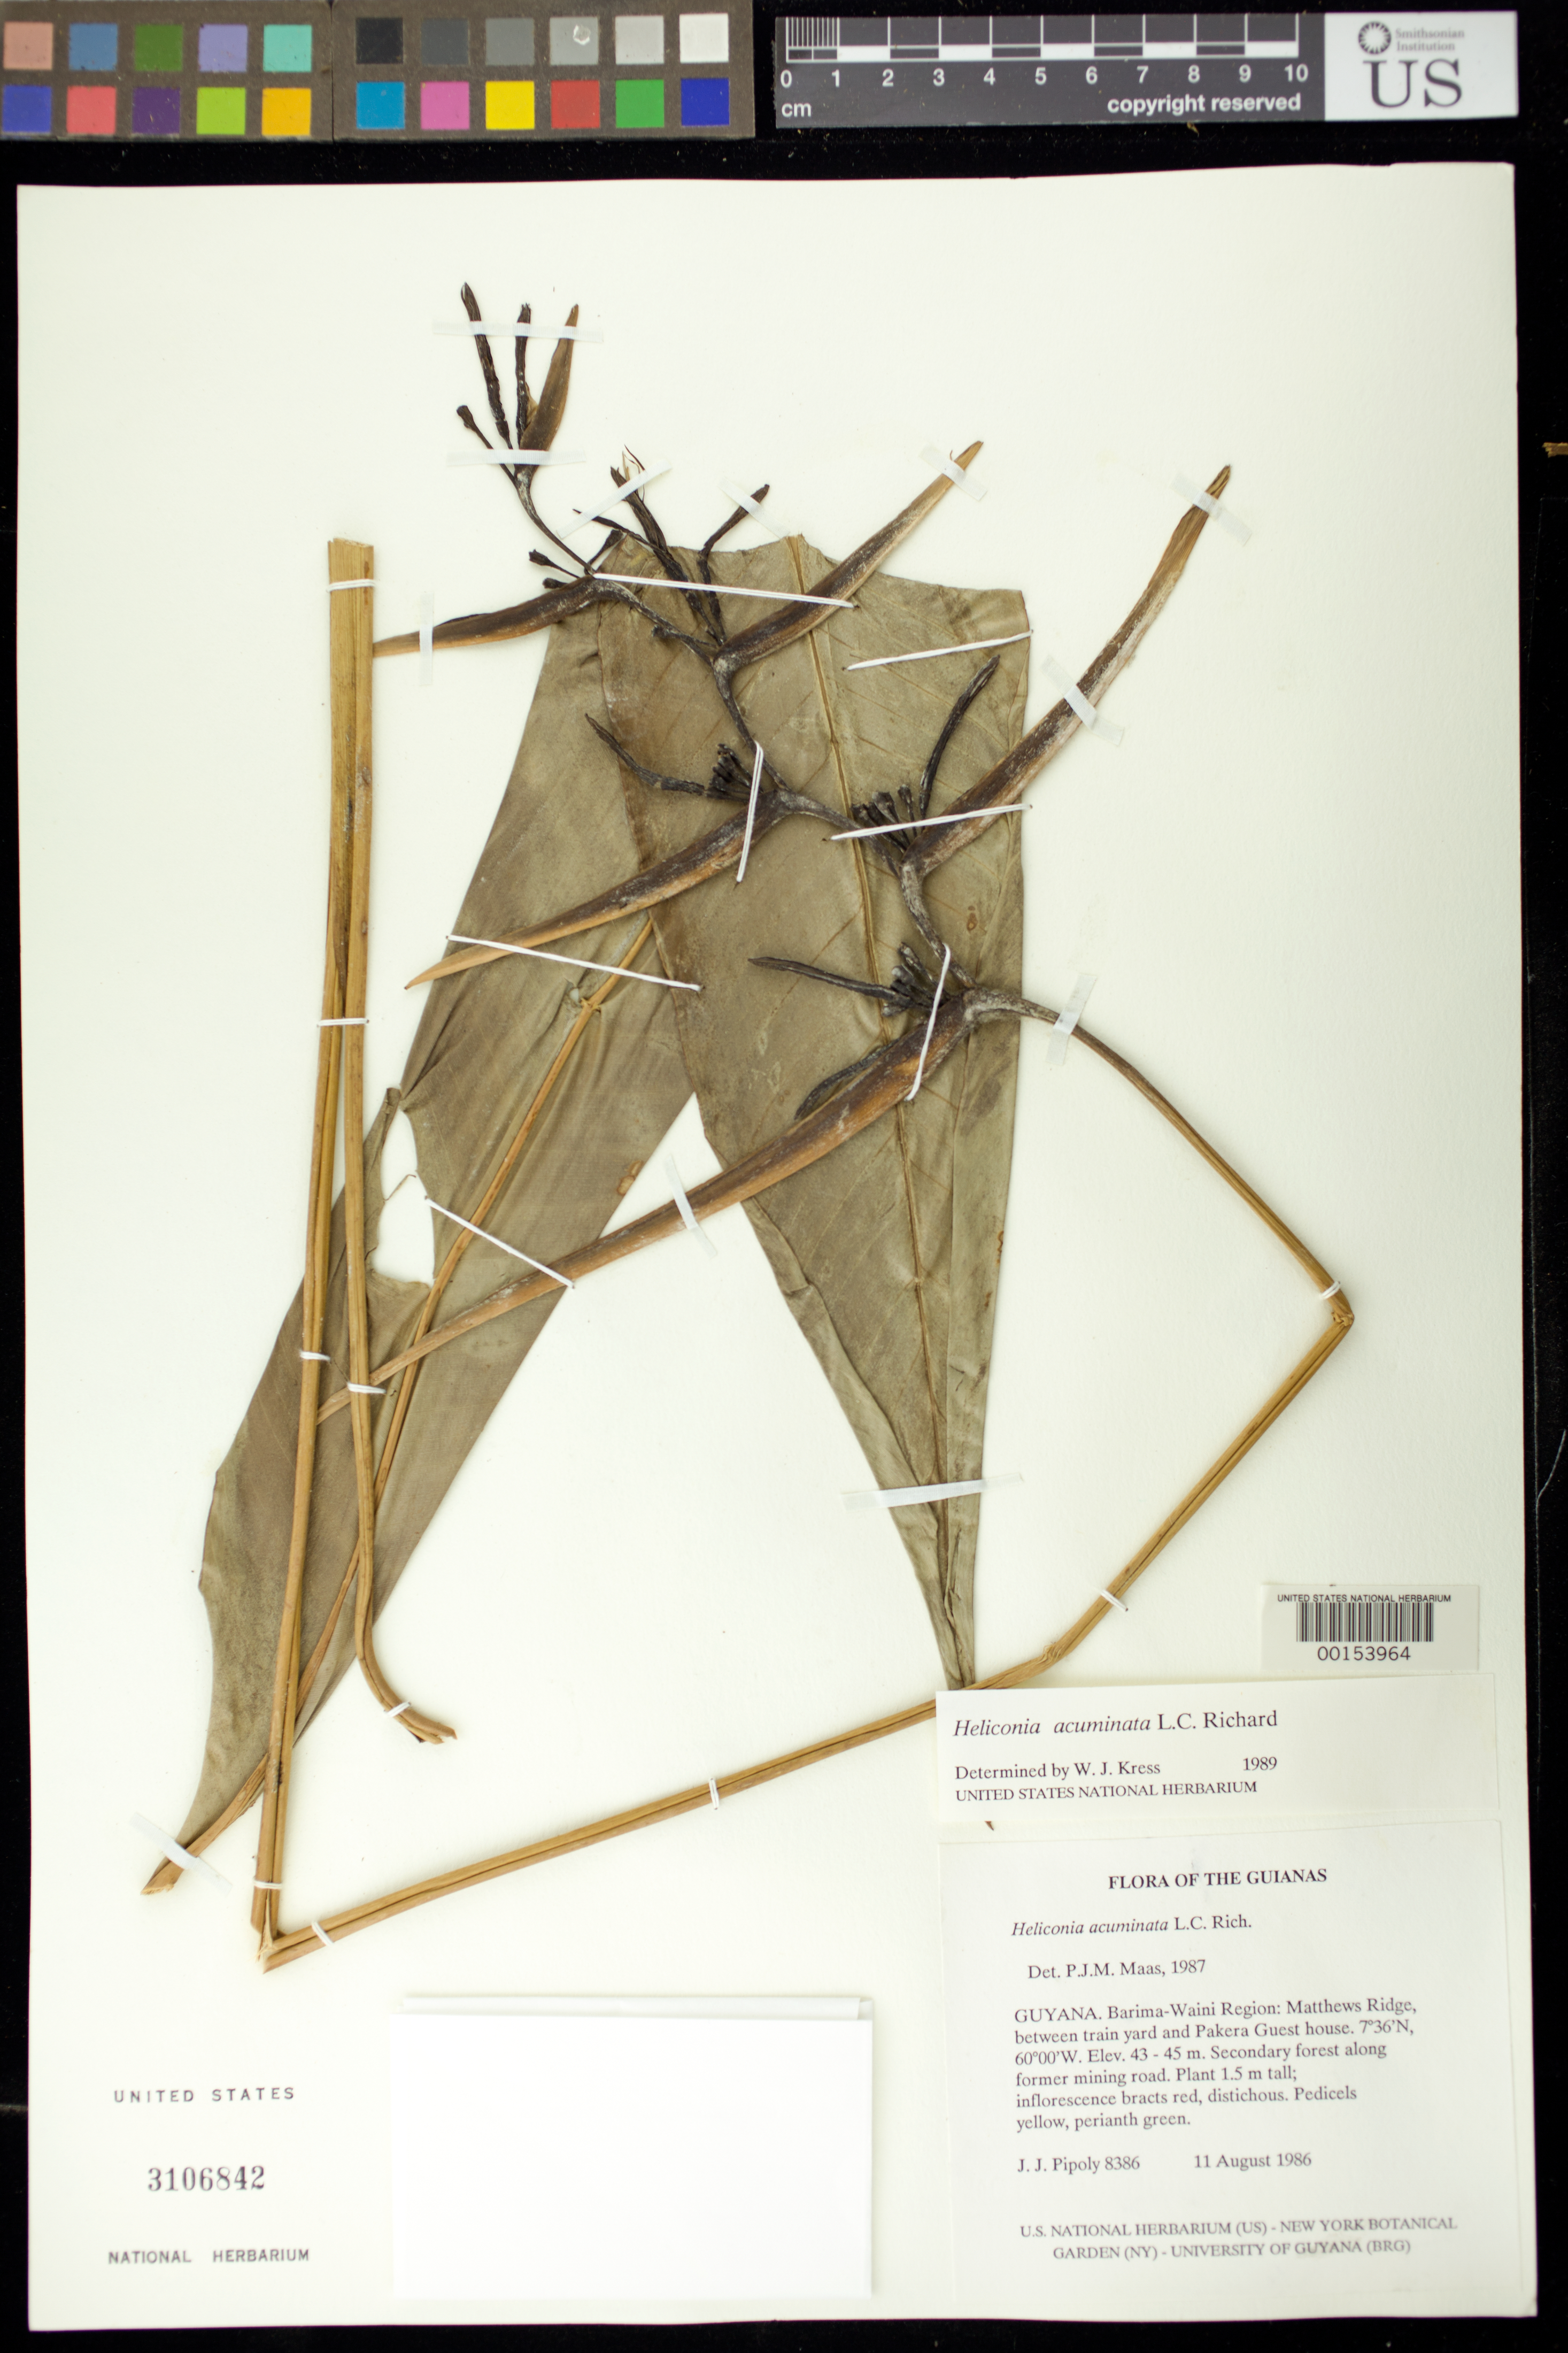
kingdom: Plantae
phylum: Tracheophyta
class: Liliopsida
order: Zingiberales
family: Heliconiaceae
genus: Heliconia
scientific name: Heliconia acuminata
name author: A. Rich.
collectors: J. J. Pipoly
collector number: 8386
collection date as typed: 11 Aug 1986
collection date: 1986-08-11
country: Guyana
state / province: Barima-Waini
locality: Matthews ridge, between train yard and pakera guest house, along former mining road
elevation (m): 43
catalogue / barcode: US 3106842